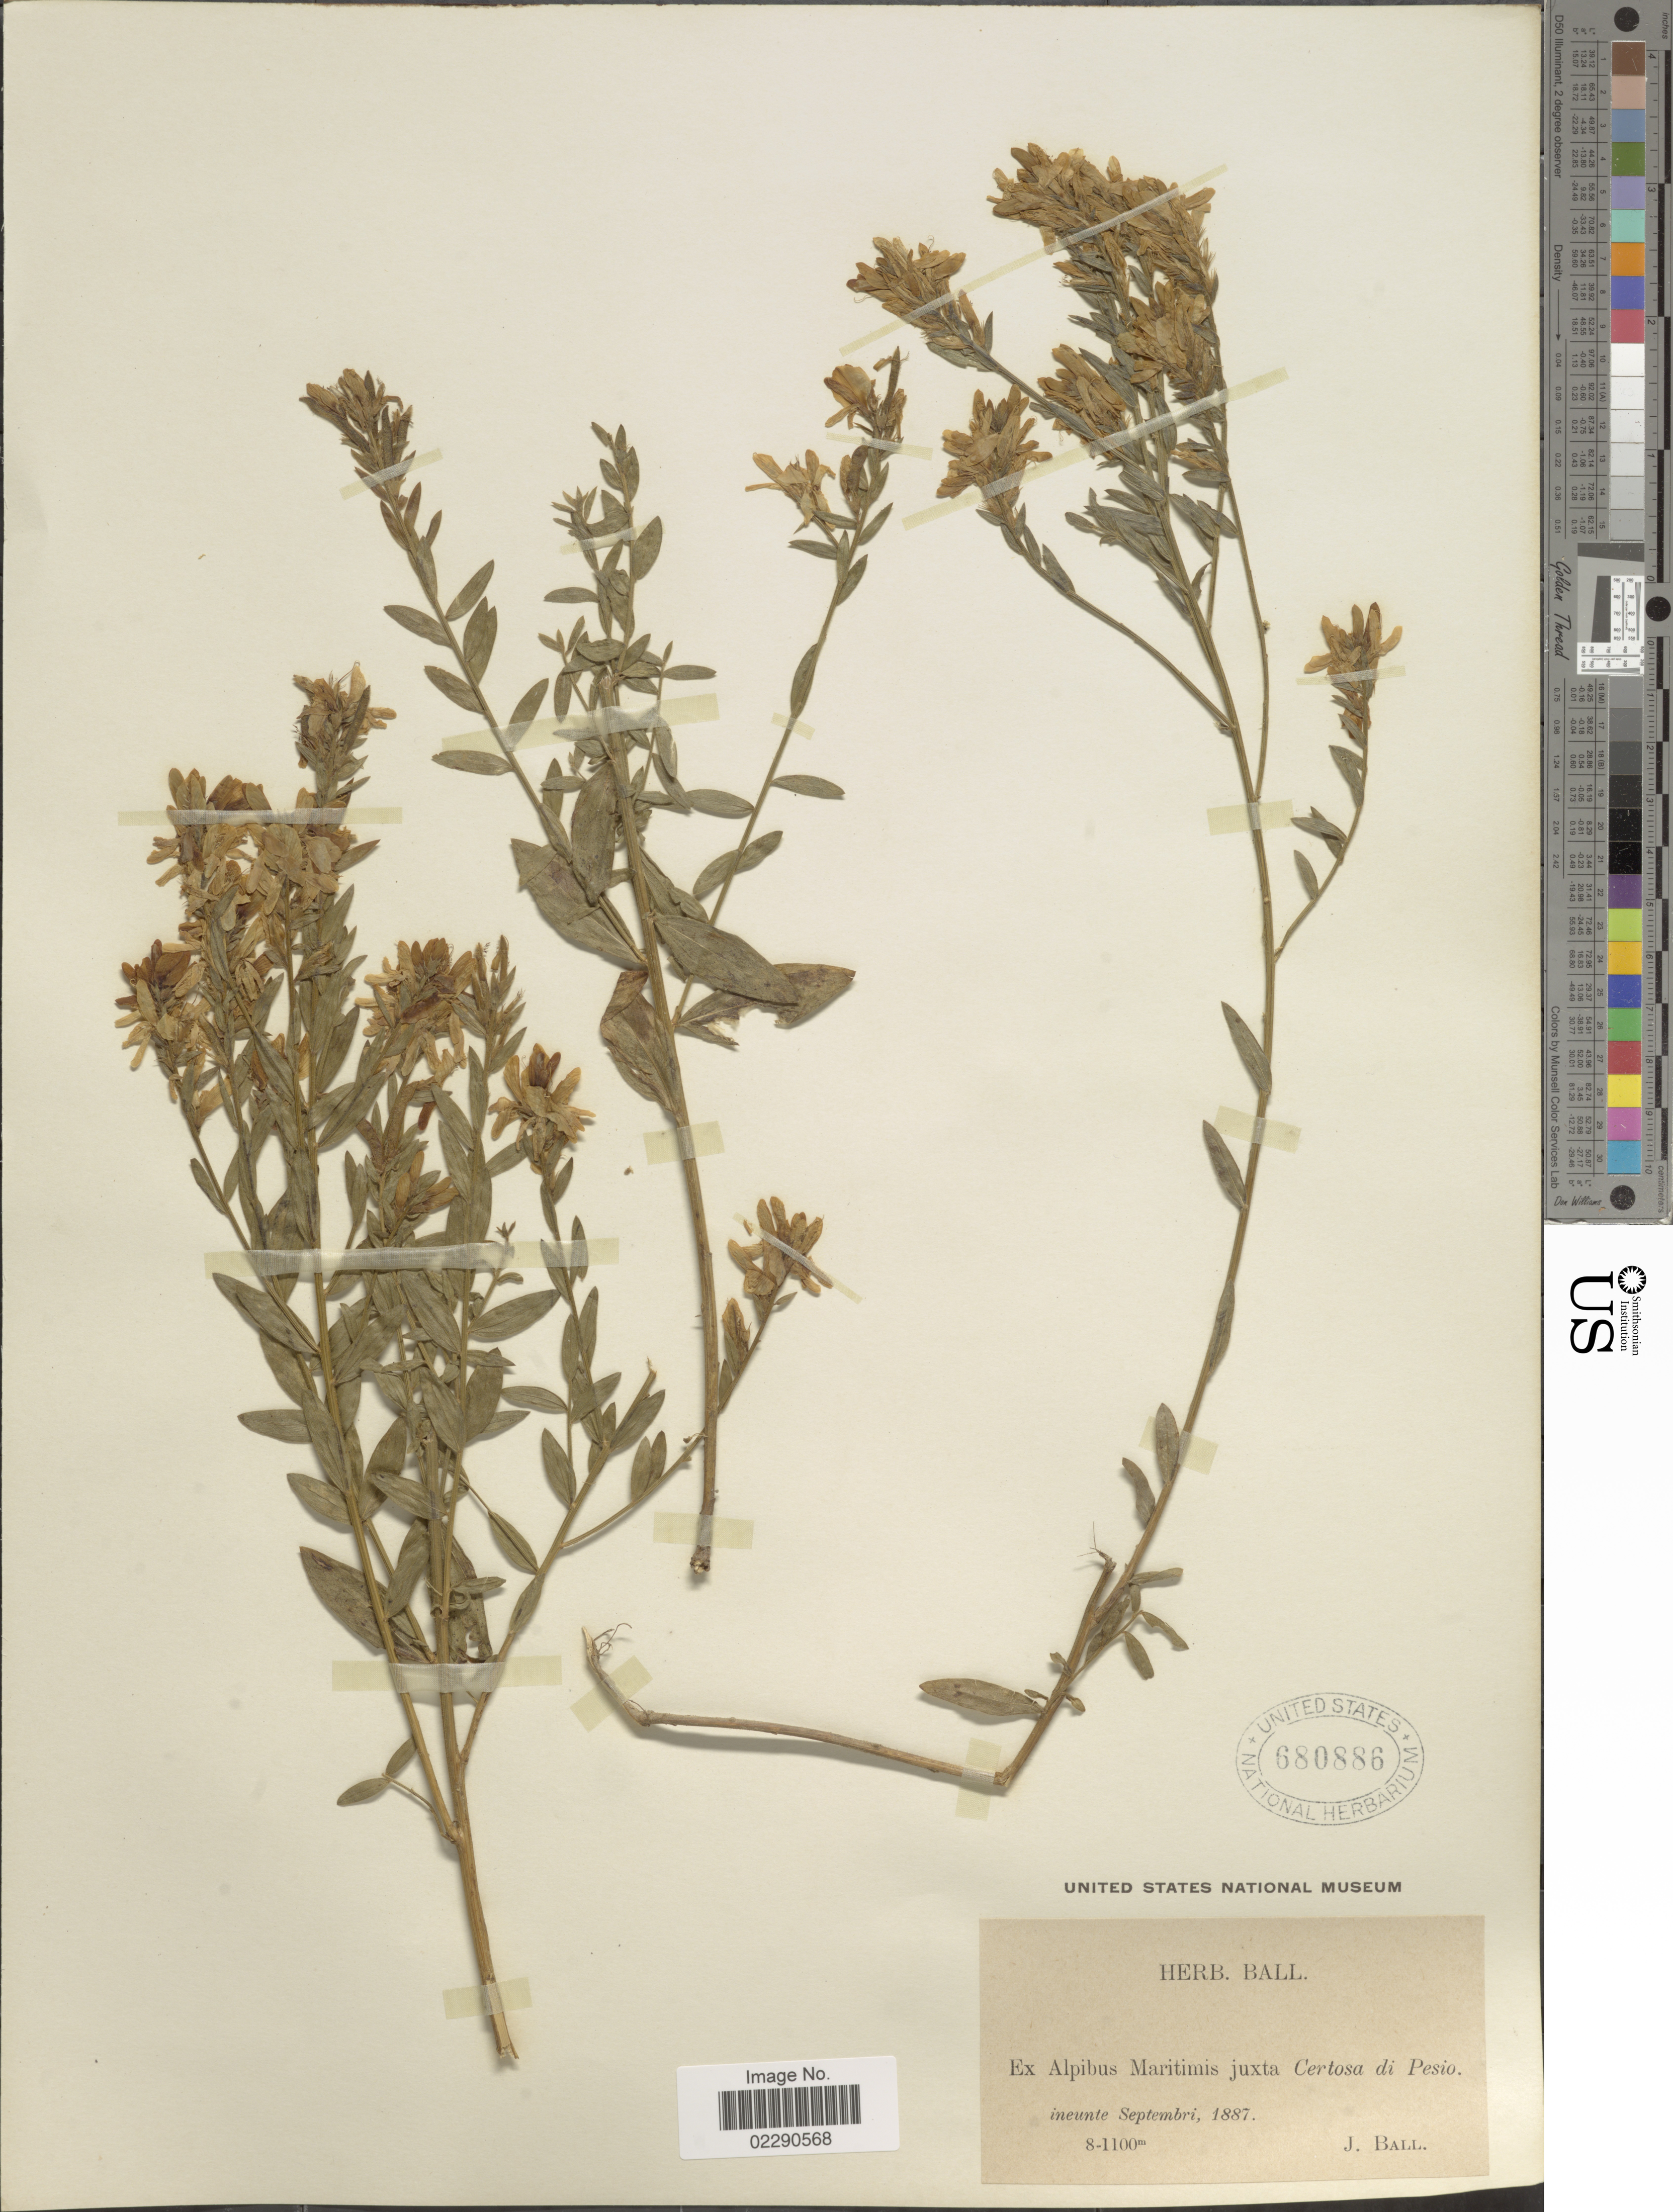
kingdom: Plantae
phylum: Tracheophyta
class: Magnoliopsida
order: Fabales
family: Fabaceae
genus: Genista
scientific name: Genista sp.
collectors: J. Ball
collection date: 1887-09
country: Italy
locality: Alpibus Maritimis juxta Certosa di Pesio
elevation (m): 800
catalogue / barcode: US 680886